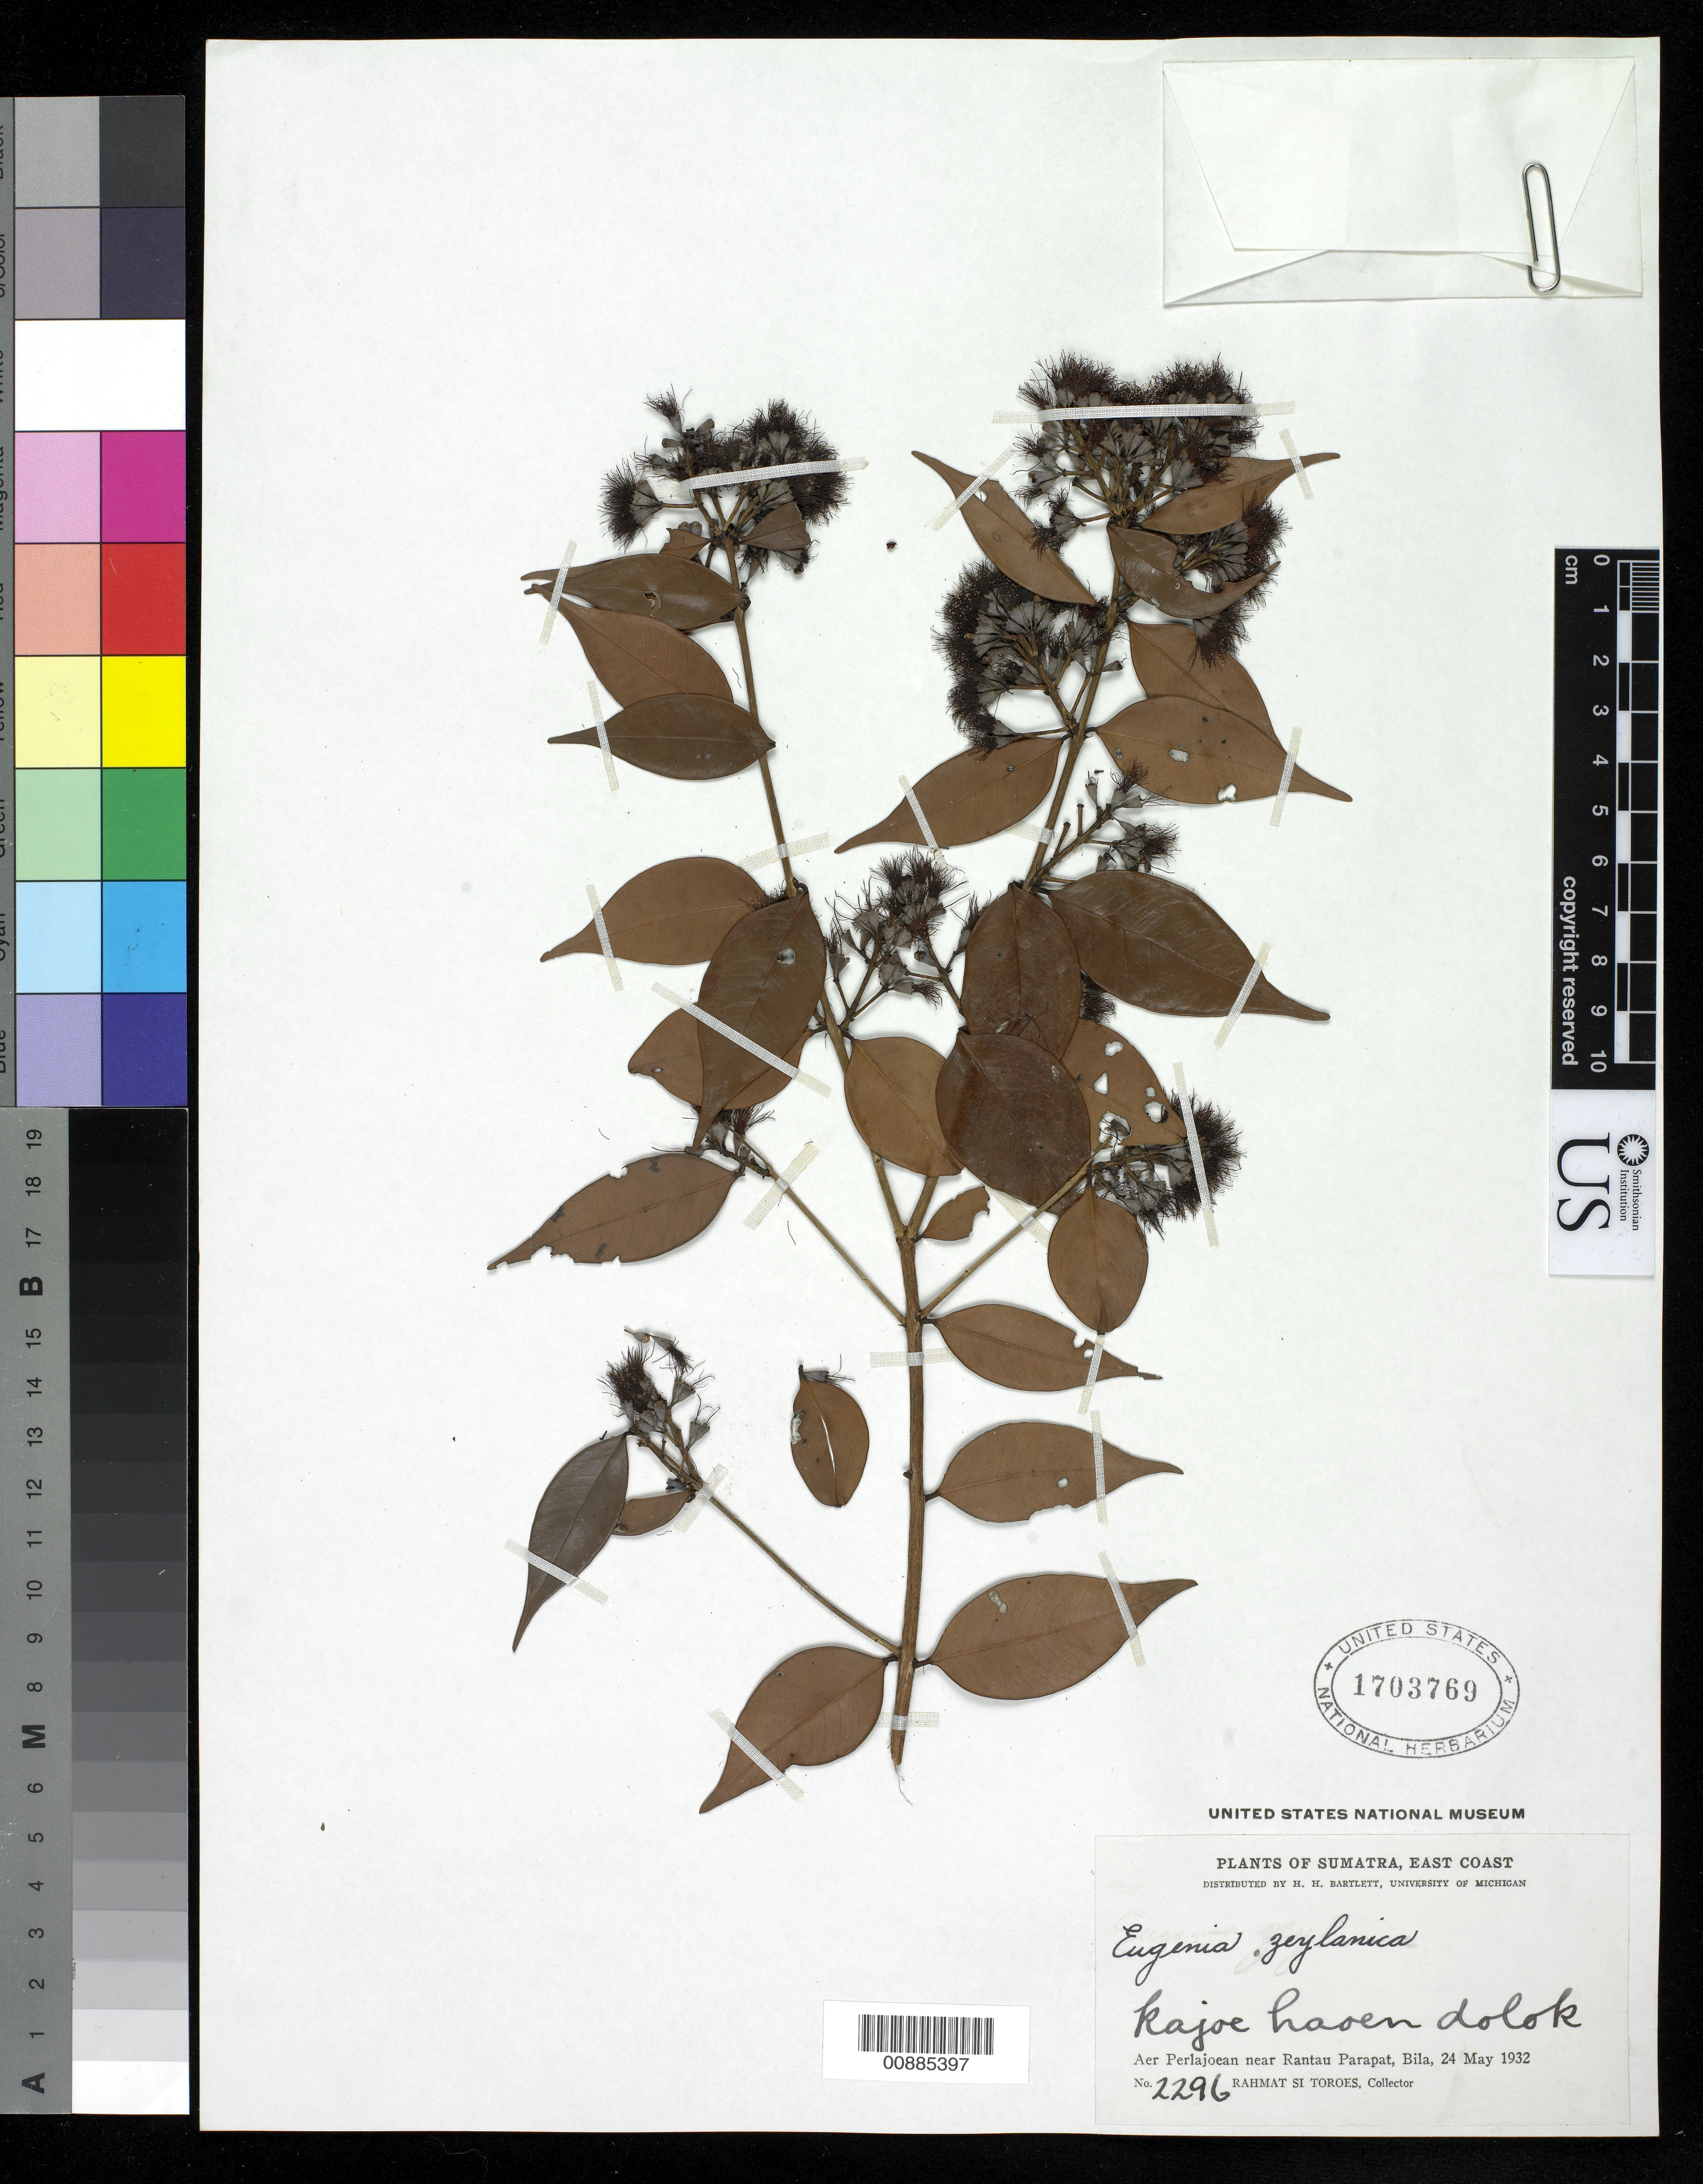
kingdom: Plantae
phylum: Tracheophyta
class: Magnoliopsida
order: Myrtales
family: Myrtaceae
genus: Syzygium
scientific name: Syzygium zeylanicum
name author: (L.) DC.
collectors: Rahmat Si Boeea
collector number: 2296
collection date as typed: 24 May 1932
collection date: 1932-05-24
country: Indonesia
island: Sumatra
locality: East coast. Aer Perlajoean near Rantau Parapat, Bila.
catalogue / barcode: US 1703769